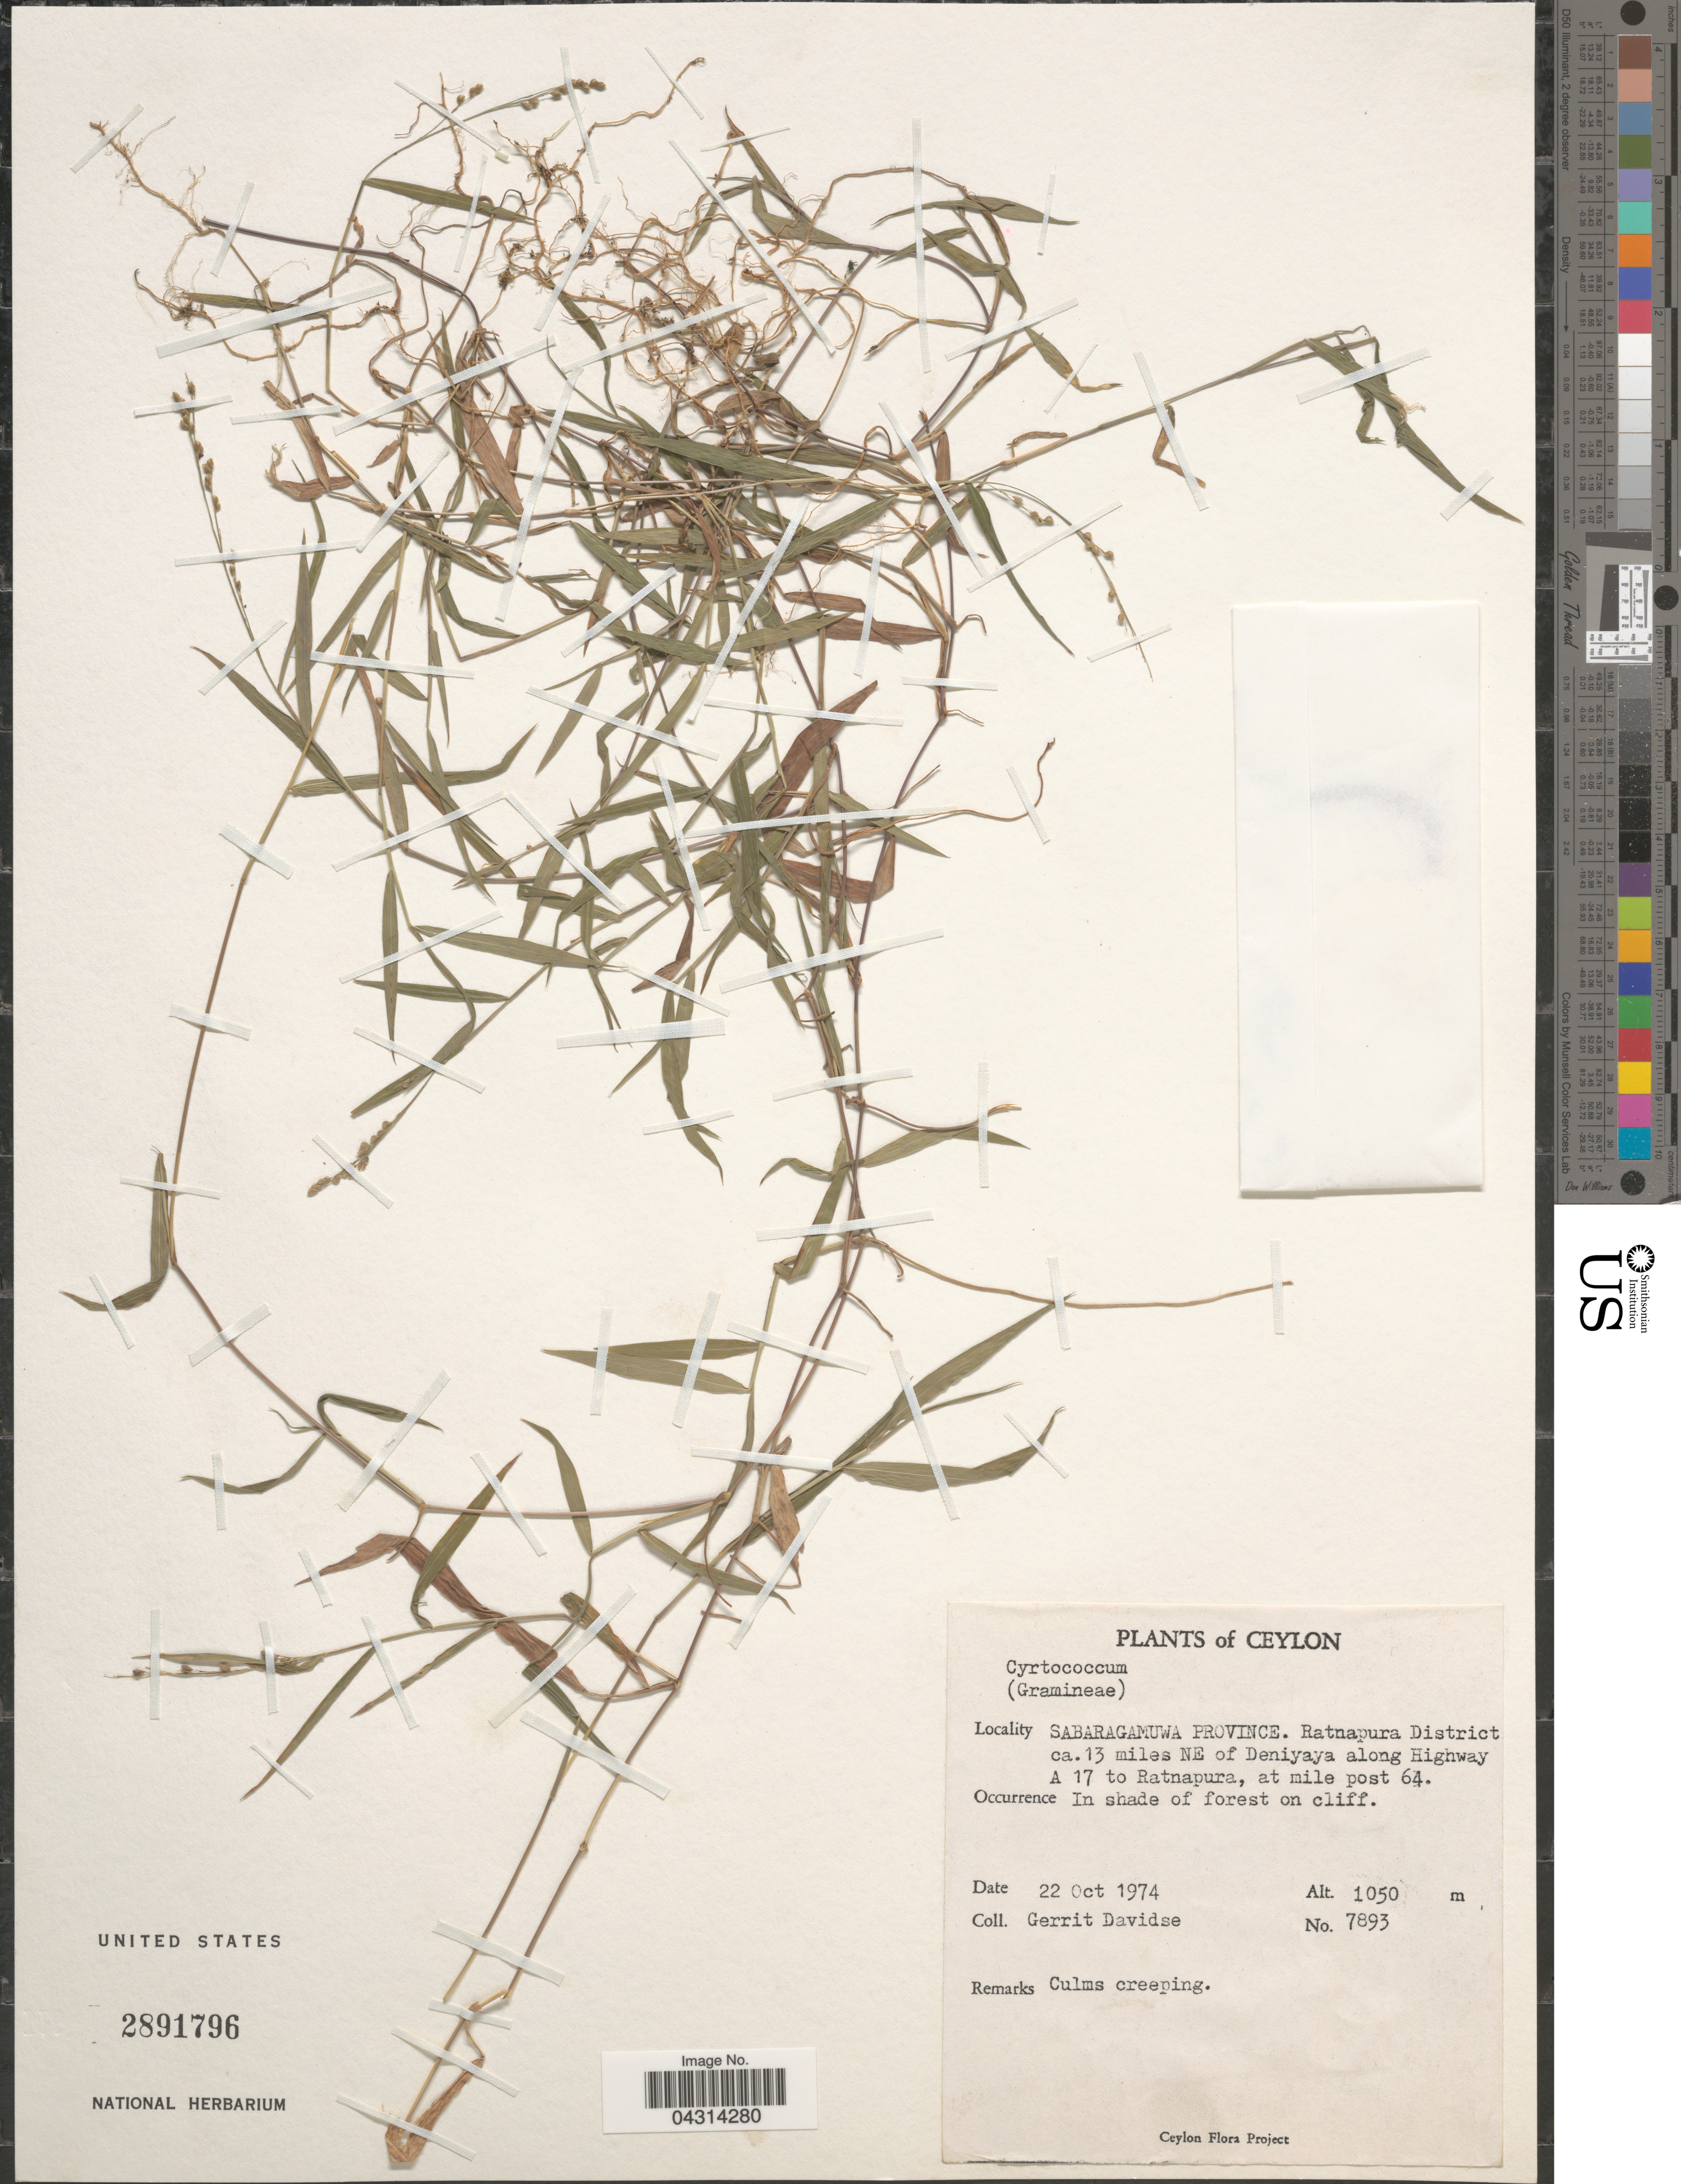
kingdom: Plantae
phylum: Tracheophyta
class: Liliopsida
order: Poales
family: Poaceae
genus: Cyrtococcum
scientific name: Cyrtococcum oxyphyllum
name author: (Steud.) Stapf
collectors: G. Davidse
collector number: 7893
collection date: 1974-10-22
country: Sri Lanka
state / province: Sabaragamuwa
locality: Ceylon. Ratnapura District ca. 13 miles NE of Deniyaya along Highway A 17 to Ratnapura, at mile post 64.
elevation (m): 1050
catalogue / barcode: US 2891796